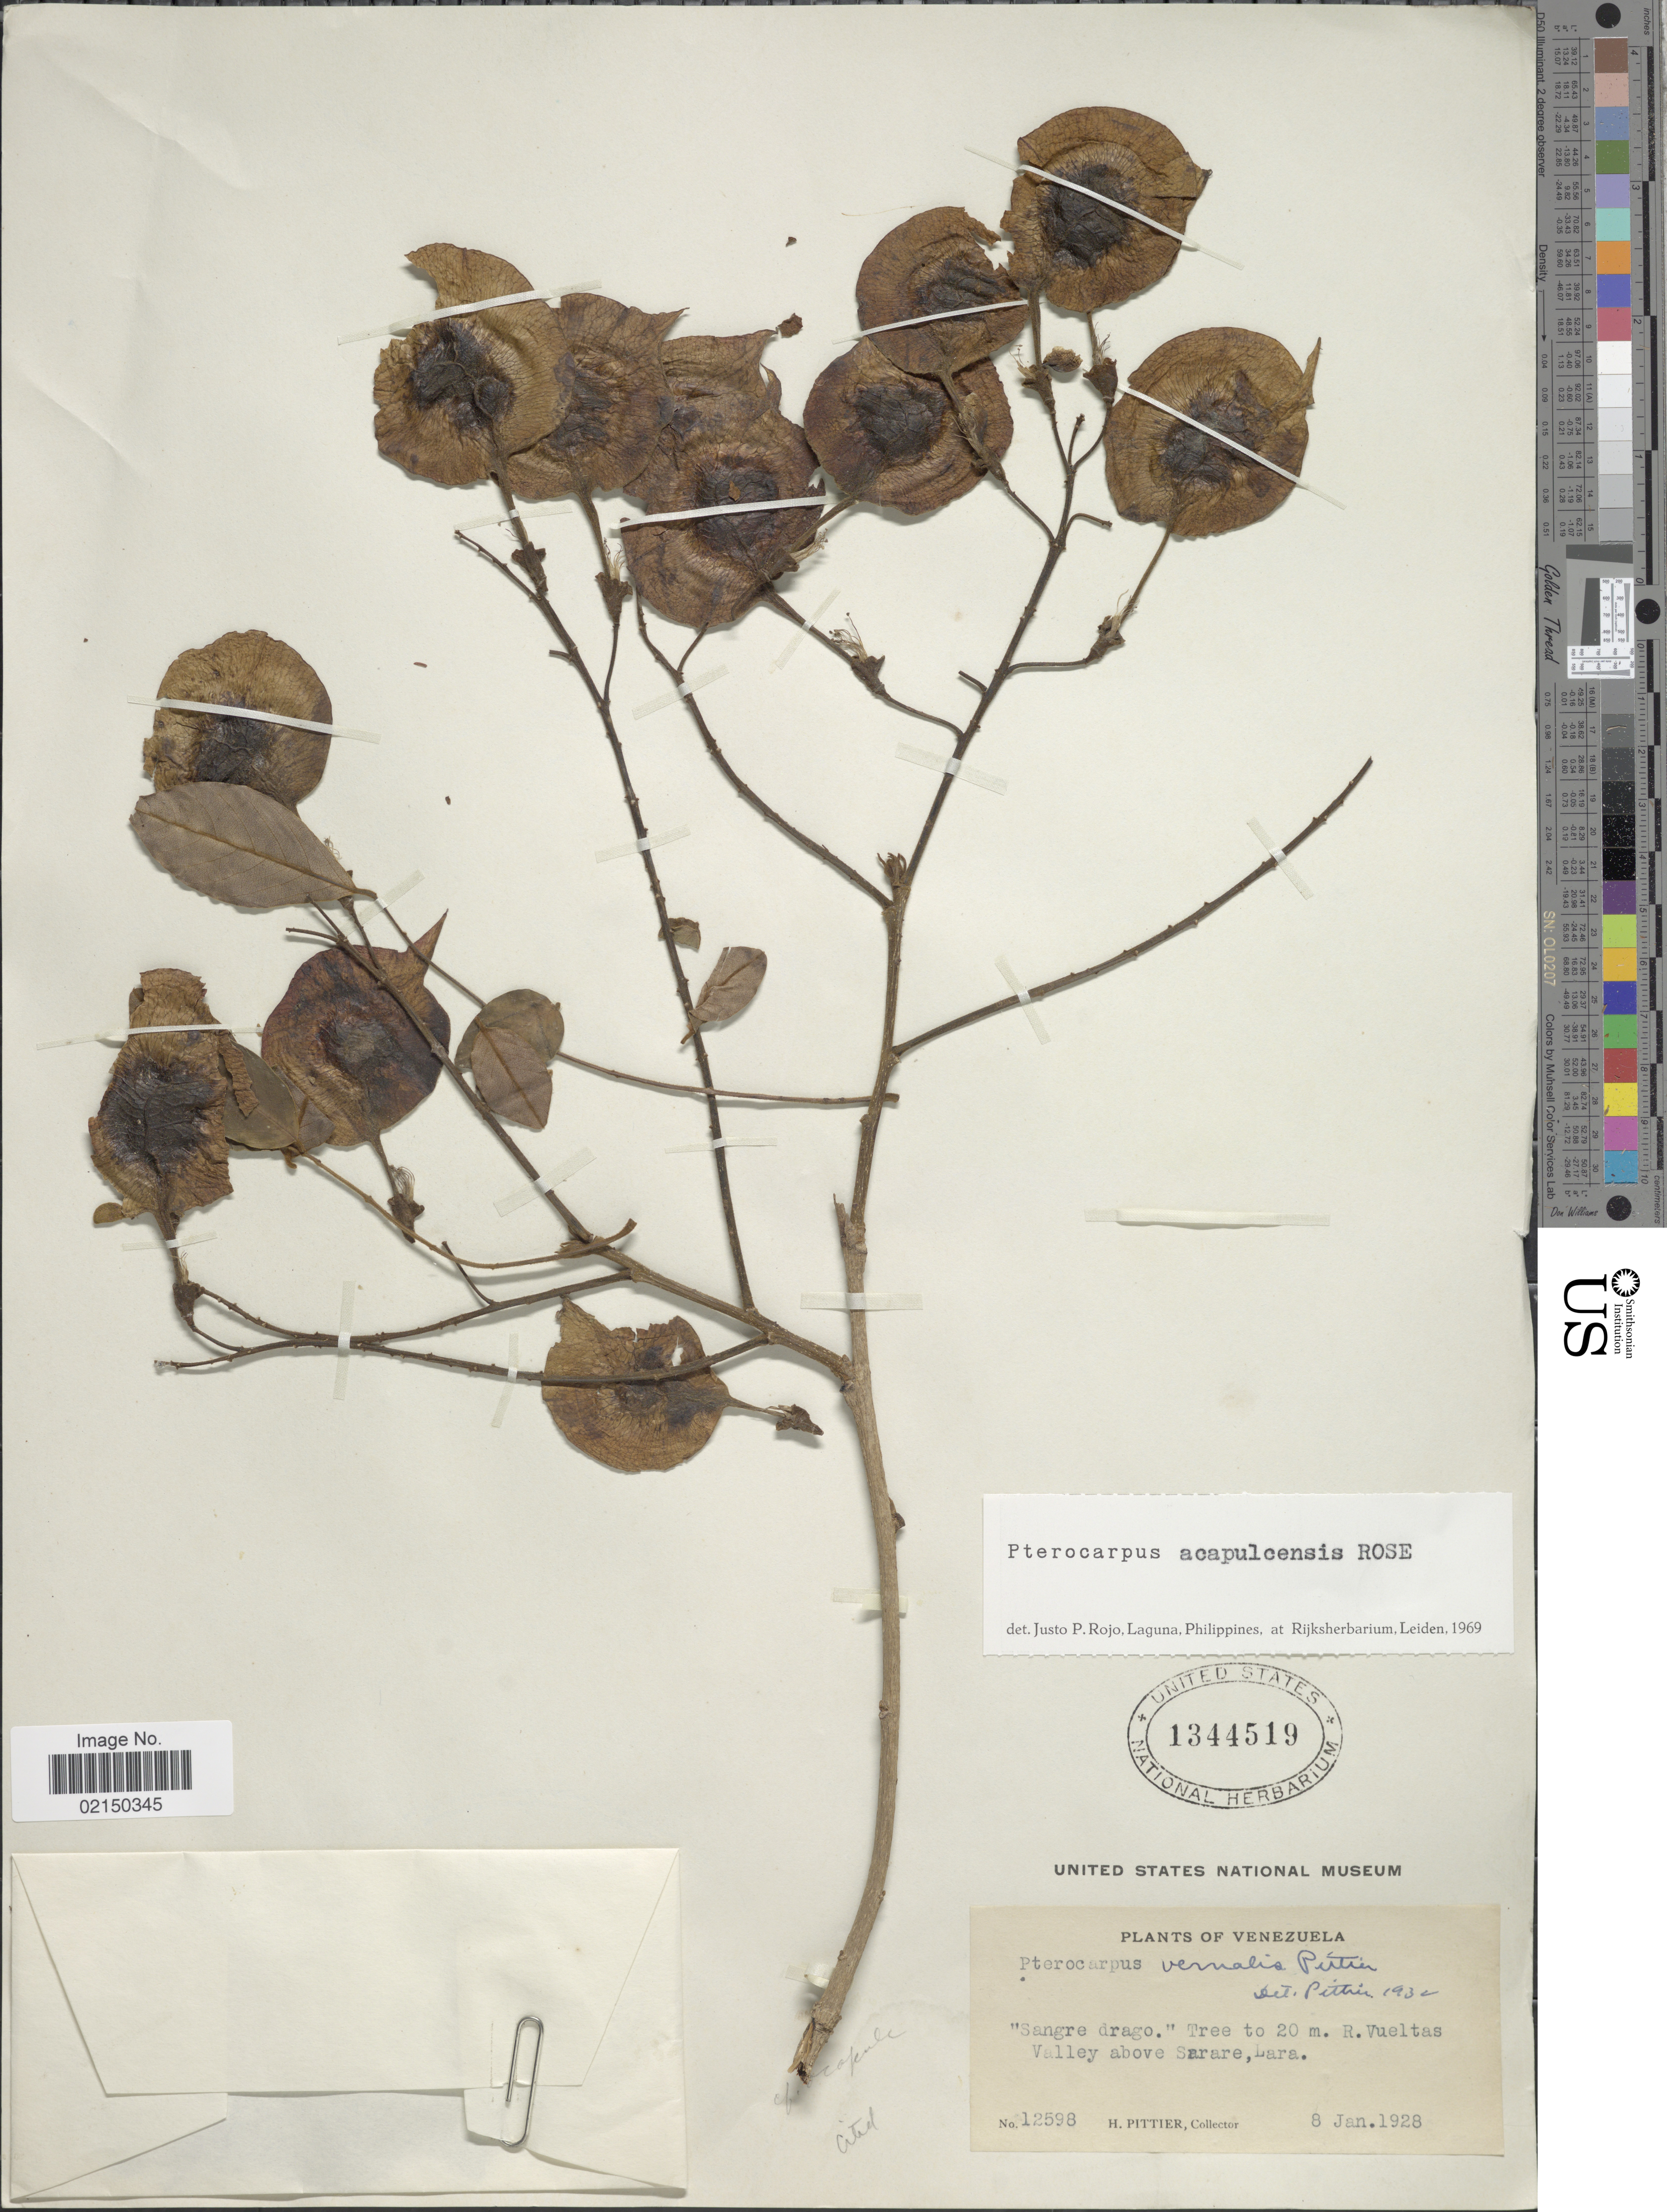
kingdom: Plantae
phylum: Tracheophyta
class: Magnoliopsida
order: Fabales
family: Fabaceae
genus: Pterocarpus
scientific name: Pterocarpus acapulcensis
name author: Rose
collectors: H. F. Pittier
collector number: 12598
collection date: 1928-01-07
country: Venezuela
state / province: Lara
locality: Valley above Sarare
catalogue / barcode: US 1344519